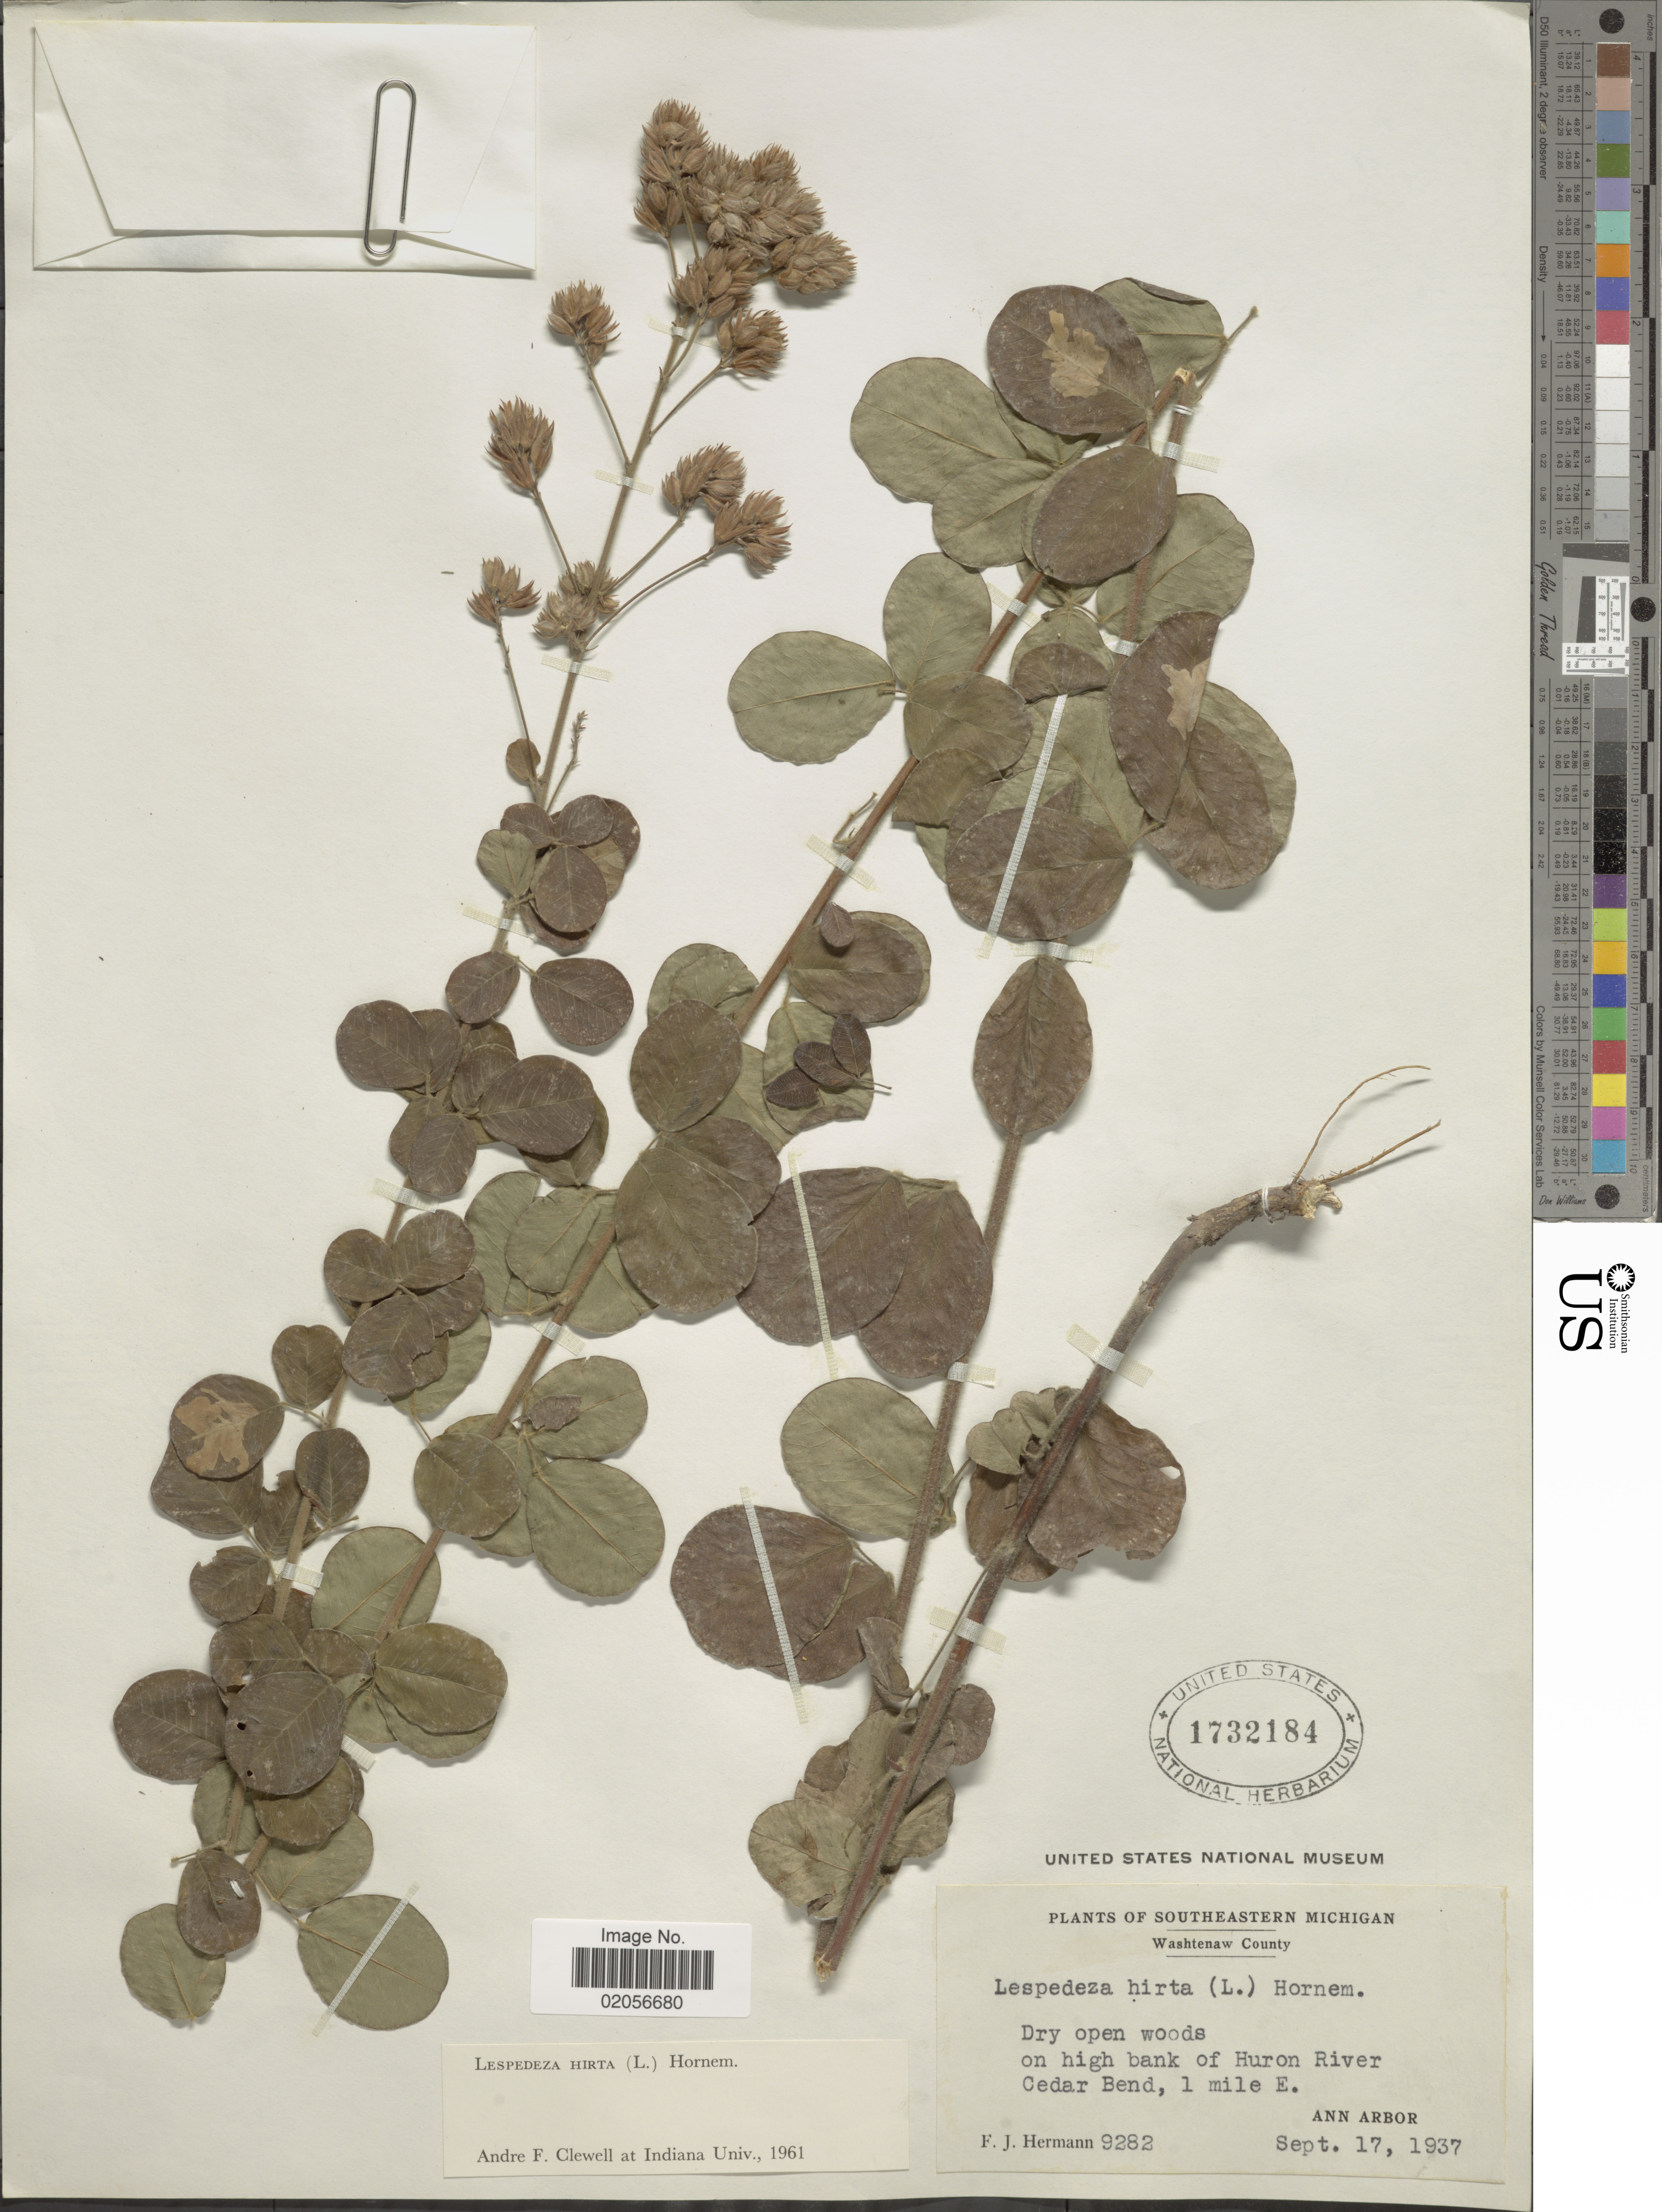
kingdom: Plantae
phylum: Tracheophyta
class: Magnoliopsida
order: Fabales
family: Fabaceae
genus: Lespedeza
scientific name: Lespedeza hirta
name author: (L.) Hornem.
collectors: F. J. Hermann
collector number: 9282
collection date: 1937-09-17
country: United States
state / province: Michigan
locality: Southeastern Michigan, Washtenaw County, Dry open woods on high bank of Huron River Cedar Bend, 1 mile E Ann Arbor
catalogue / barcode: US 1732184